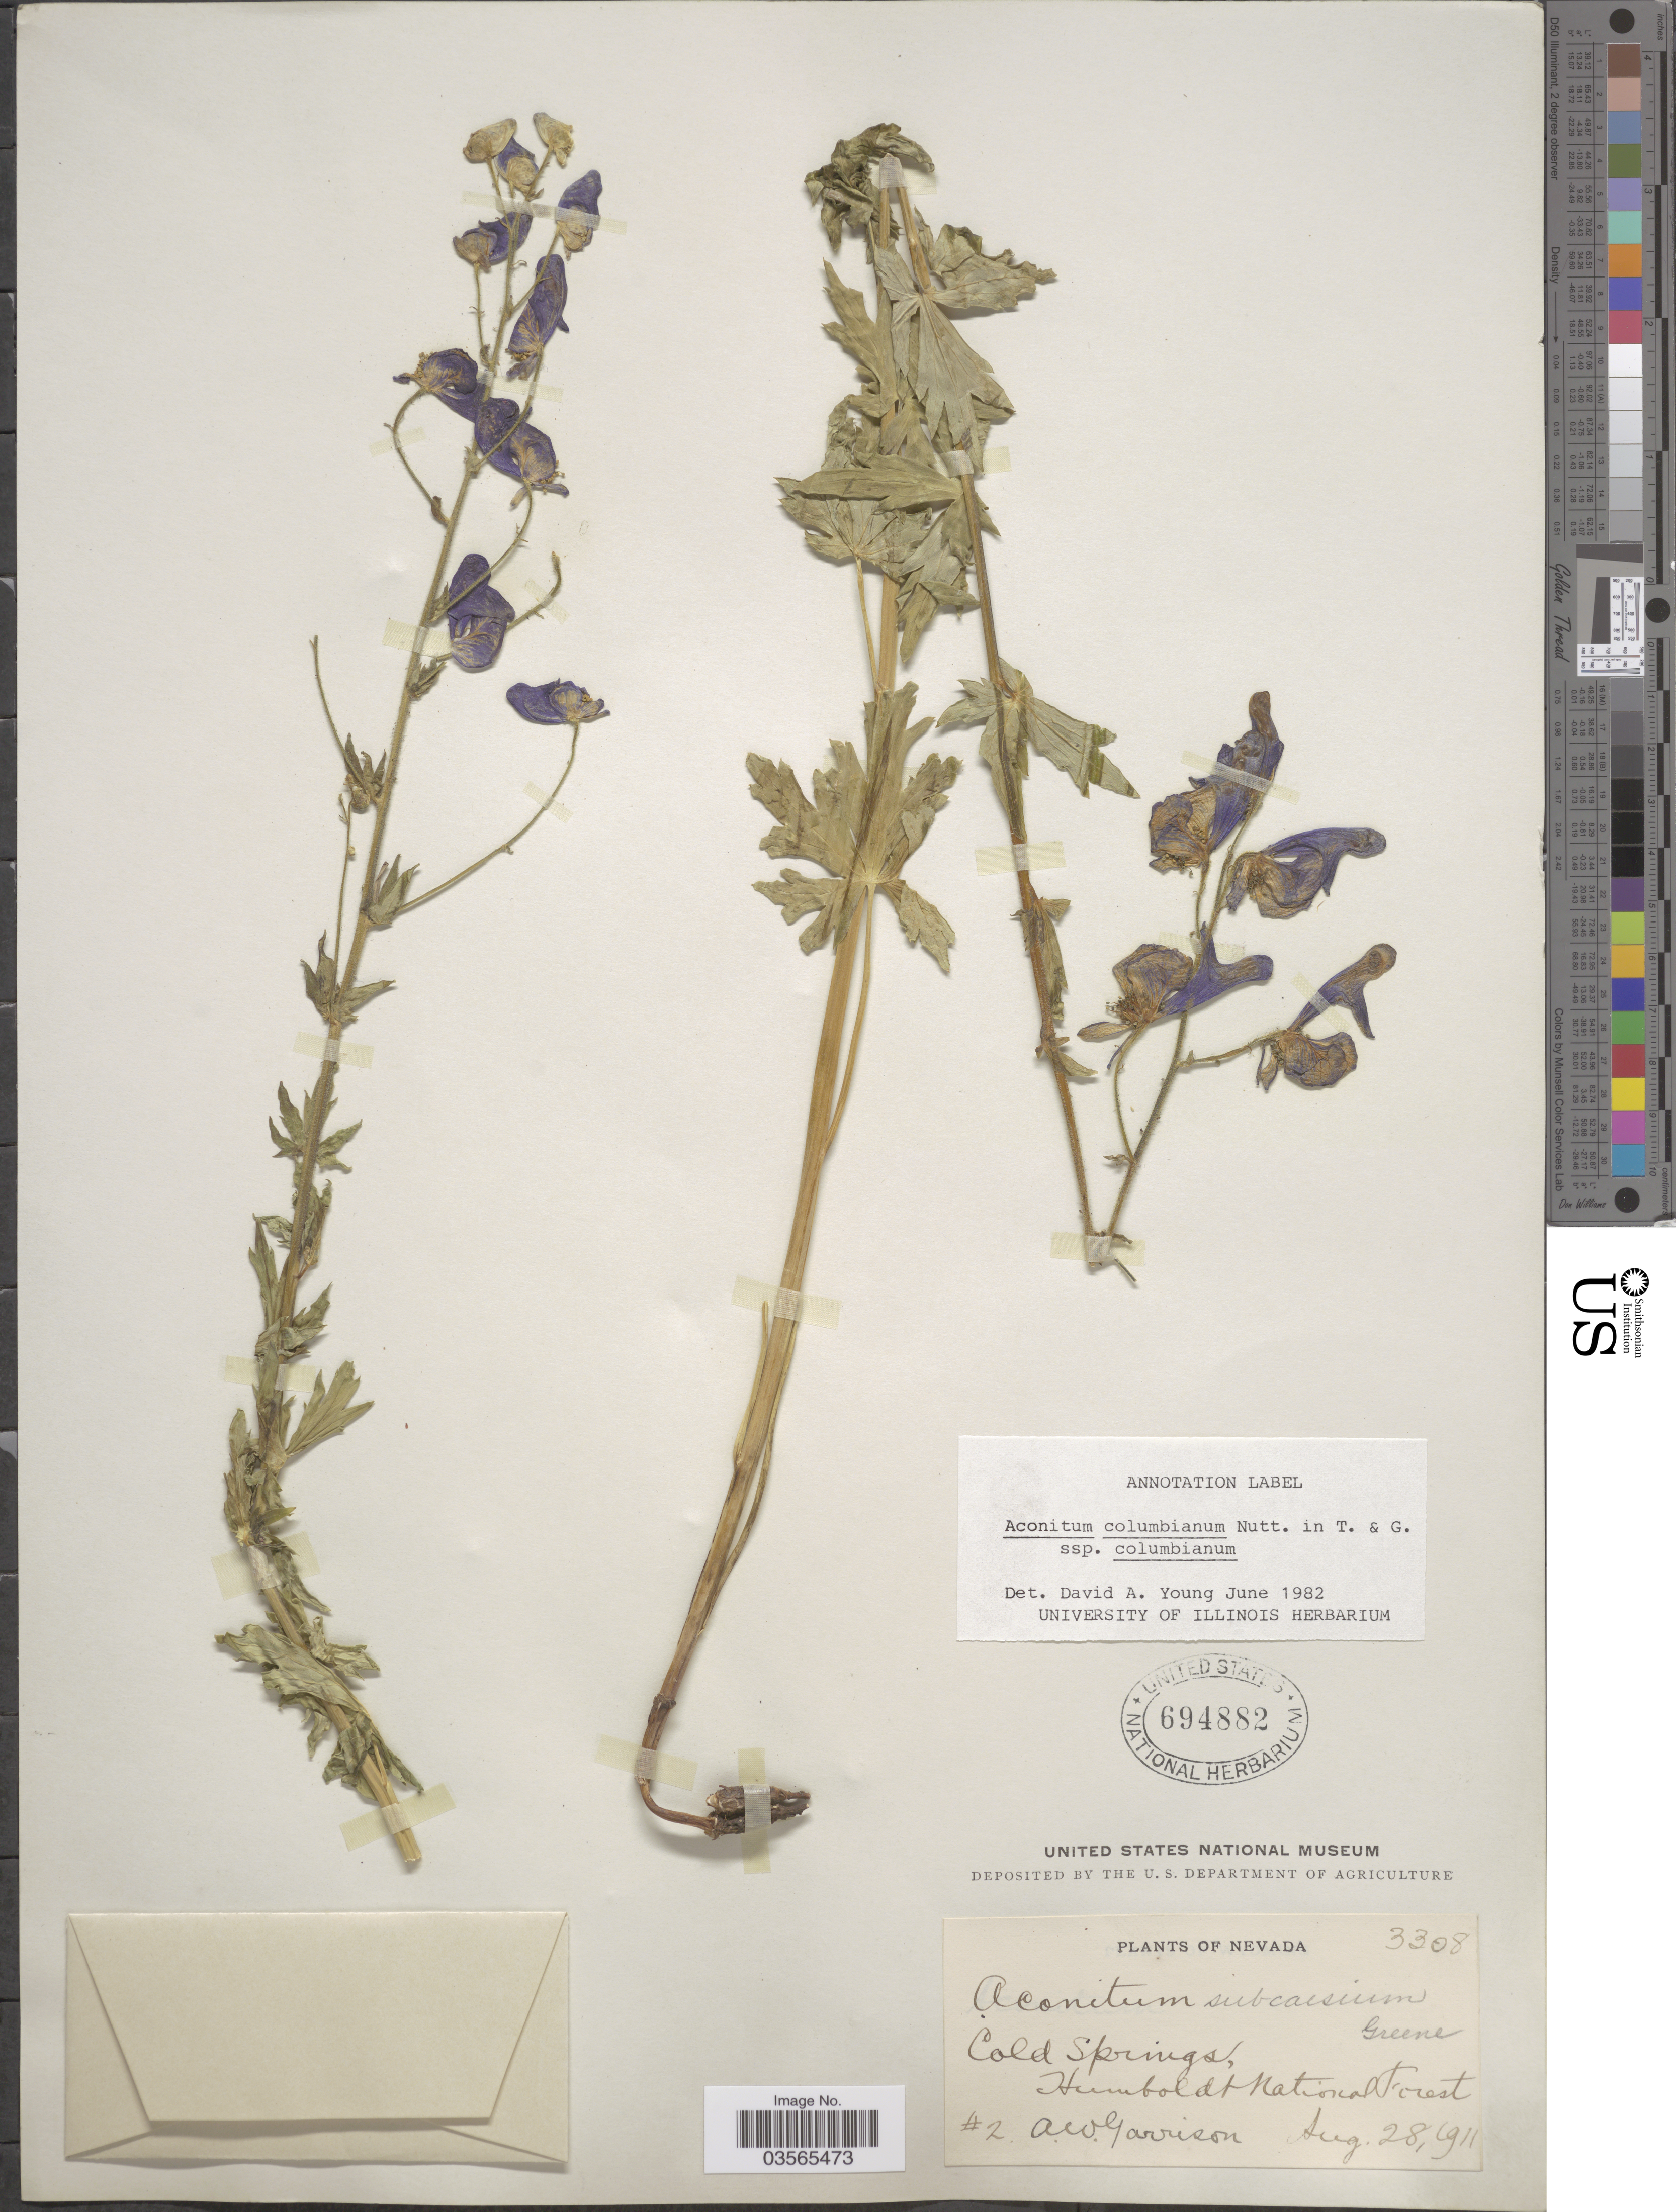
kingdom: Plantae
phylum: Tracheophyta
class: Magnoliopsida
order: Ranunculales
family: Ranunculaceae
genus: Aconitum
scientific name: Aconitum columbianum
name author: Nutt.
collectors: A. Garrison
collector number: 2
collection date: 1911-08-28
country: United States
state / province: Nevada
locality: Cold Springs, Humboldt National Forest.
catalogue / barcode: US 694882